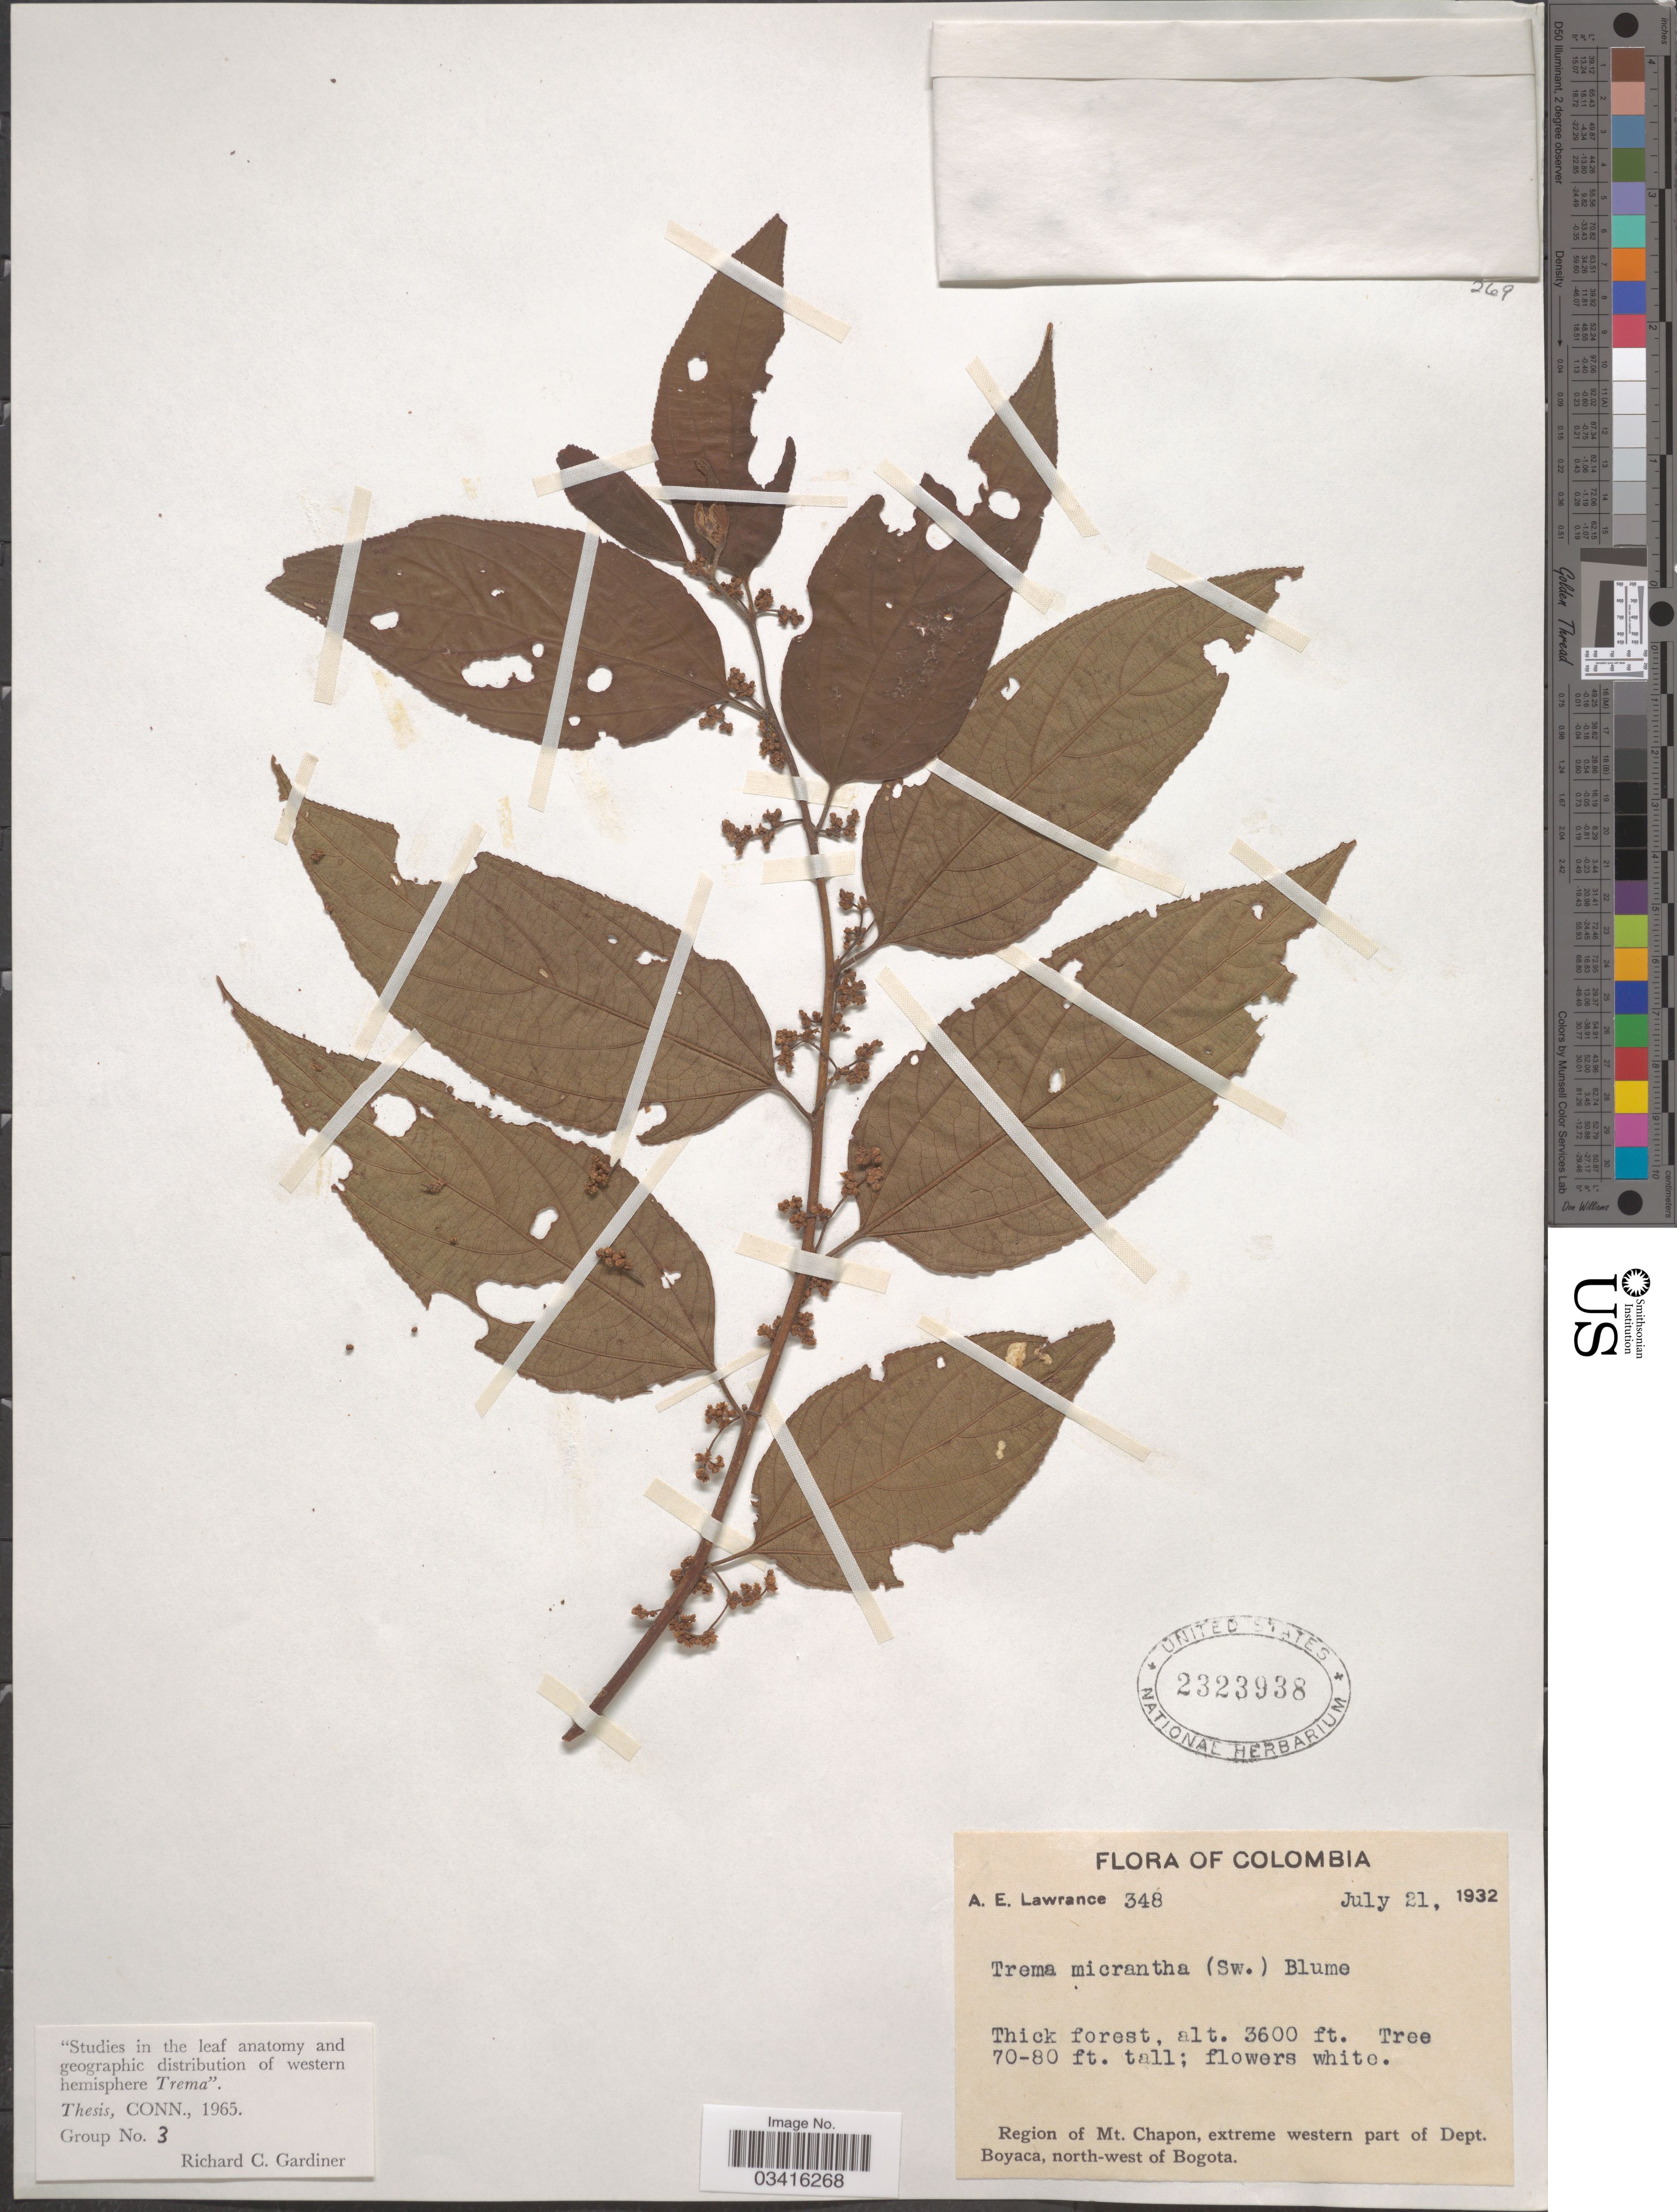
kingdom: Plantae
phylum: Tracheophyta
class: Magnoliopsida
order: Rosales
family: Cannabaceae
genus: Trema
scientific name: Trema micranthum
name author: (L.) Blume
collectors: A. Lawrance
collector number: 348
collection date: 1932-07-21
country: Colombia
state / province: Boyacá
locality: Region of Mt. Chapon, extreme western part of Dept. Boyaca, north-west of Bogota.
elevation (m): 1097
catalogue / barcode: US 2323938